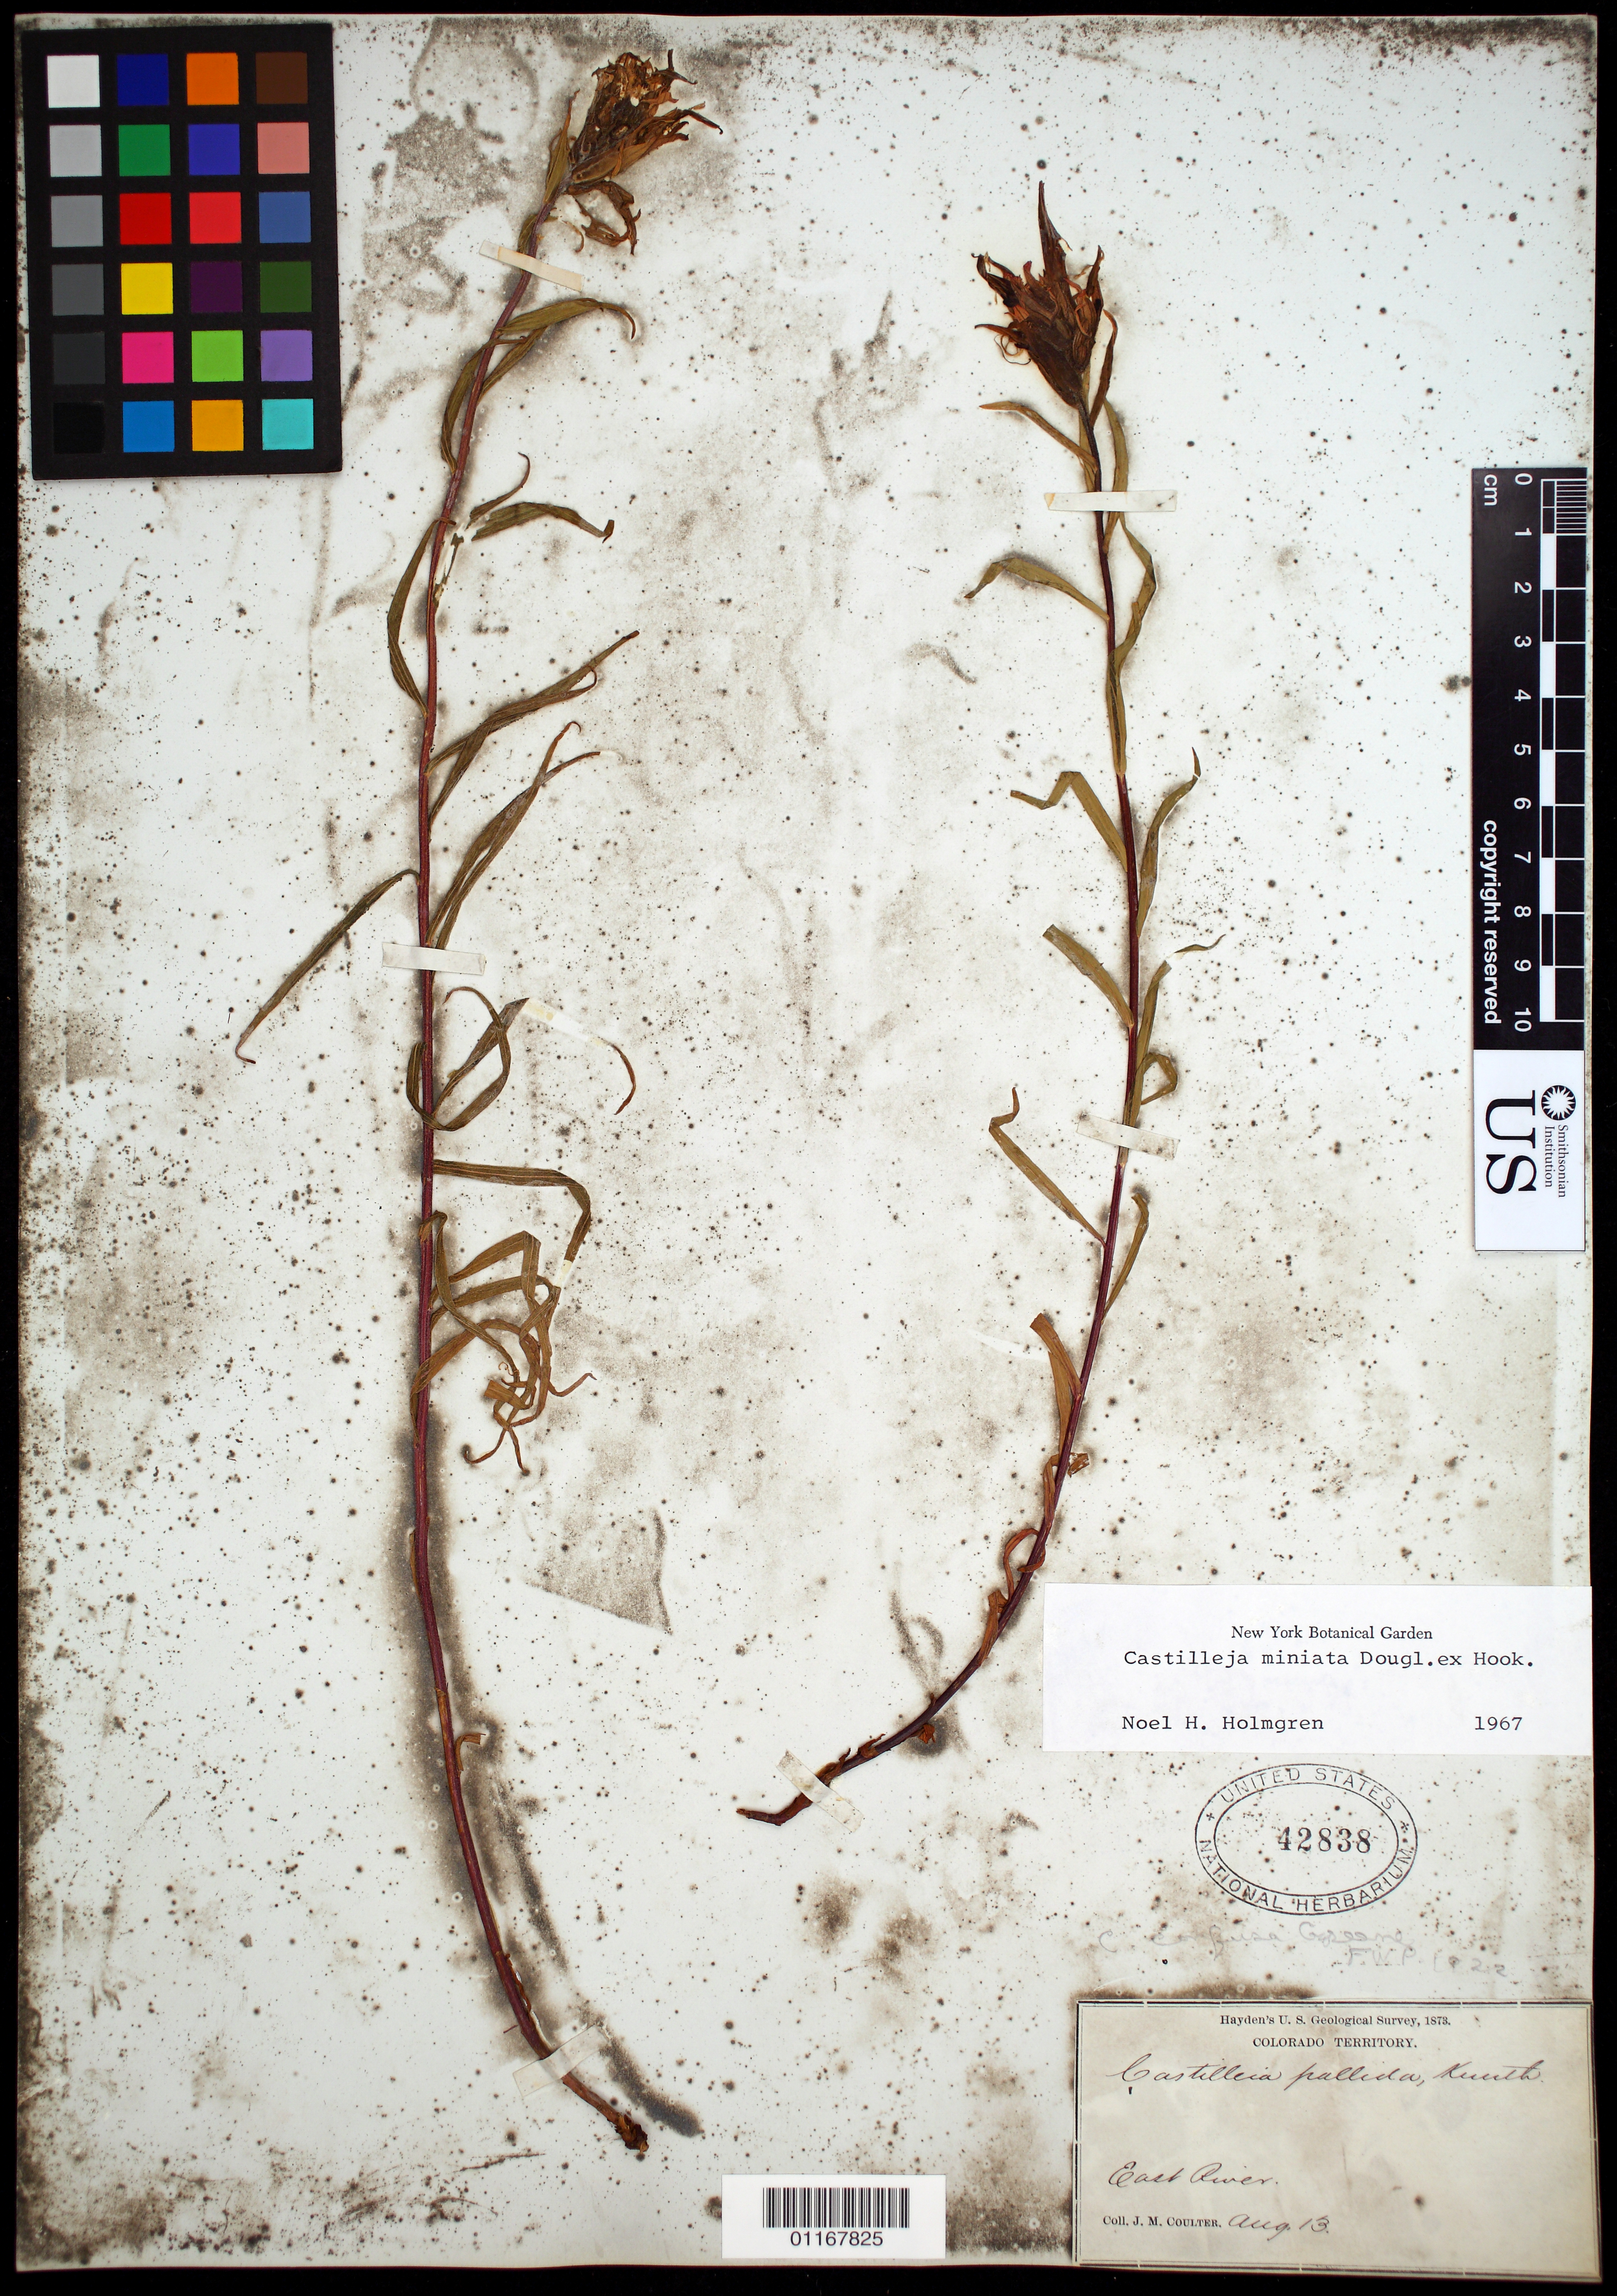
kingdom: Plantae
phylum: Tracheophyta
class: Magnoliopsida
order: Lamiales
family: Orobanchaceae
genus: Castilleja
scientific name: Castilleja miniata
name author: Douglas ex Hook.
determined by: Holmgren, N. H., (NY), New York Botanical Garden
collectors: J. M. Coulter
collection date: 1873-08-13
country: United States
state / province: Colorado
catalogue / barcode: US 42838